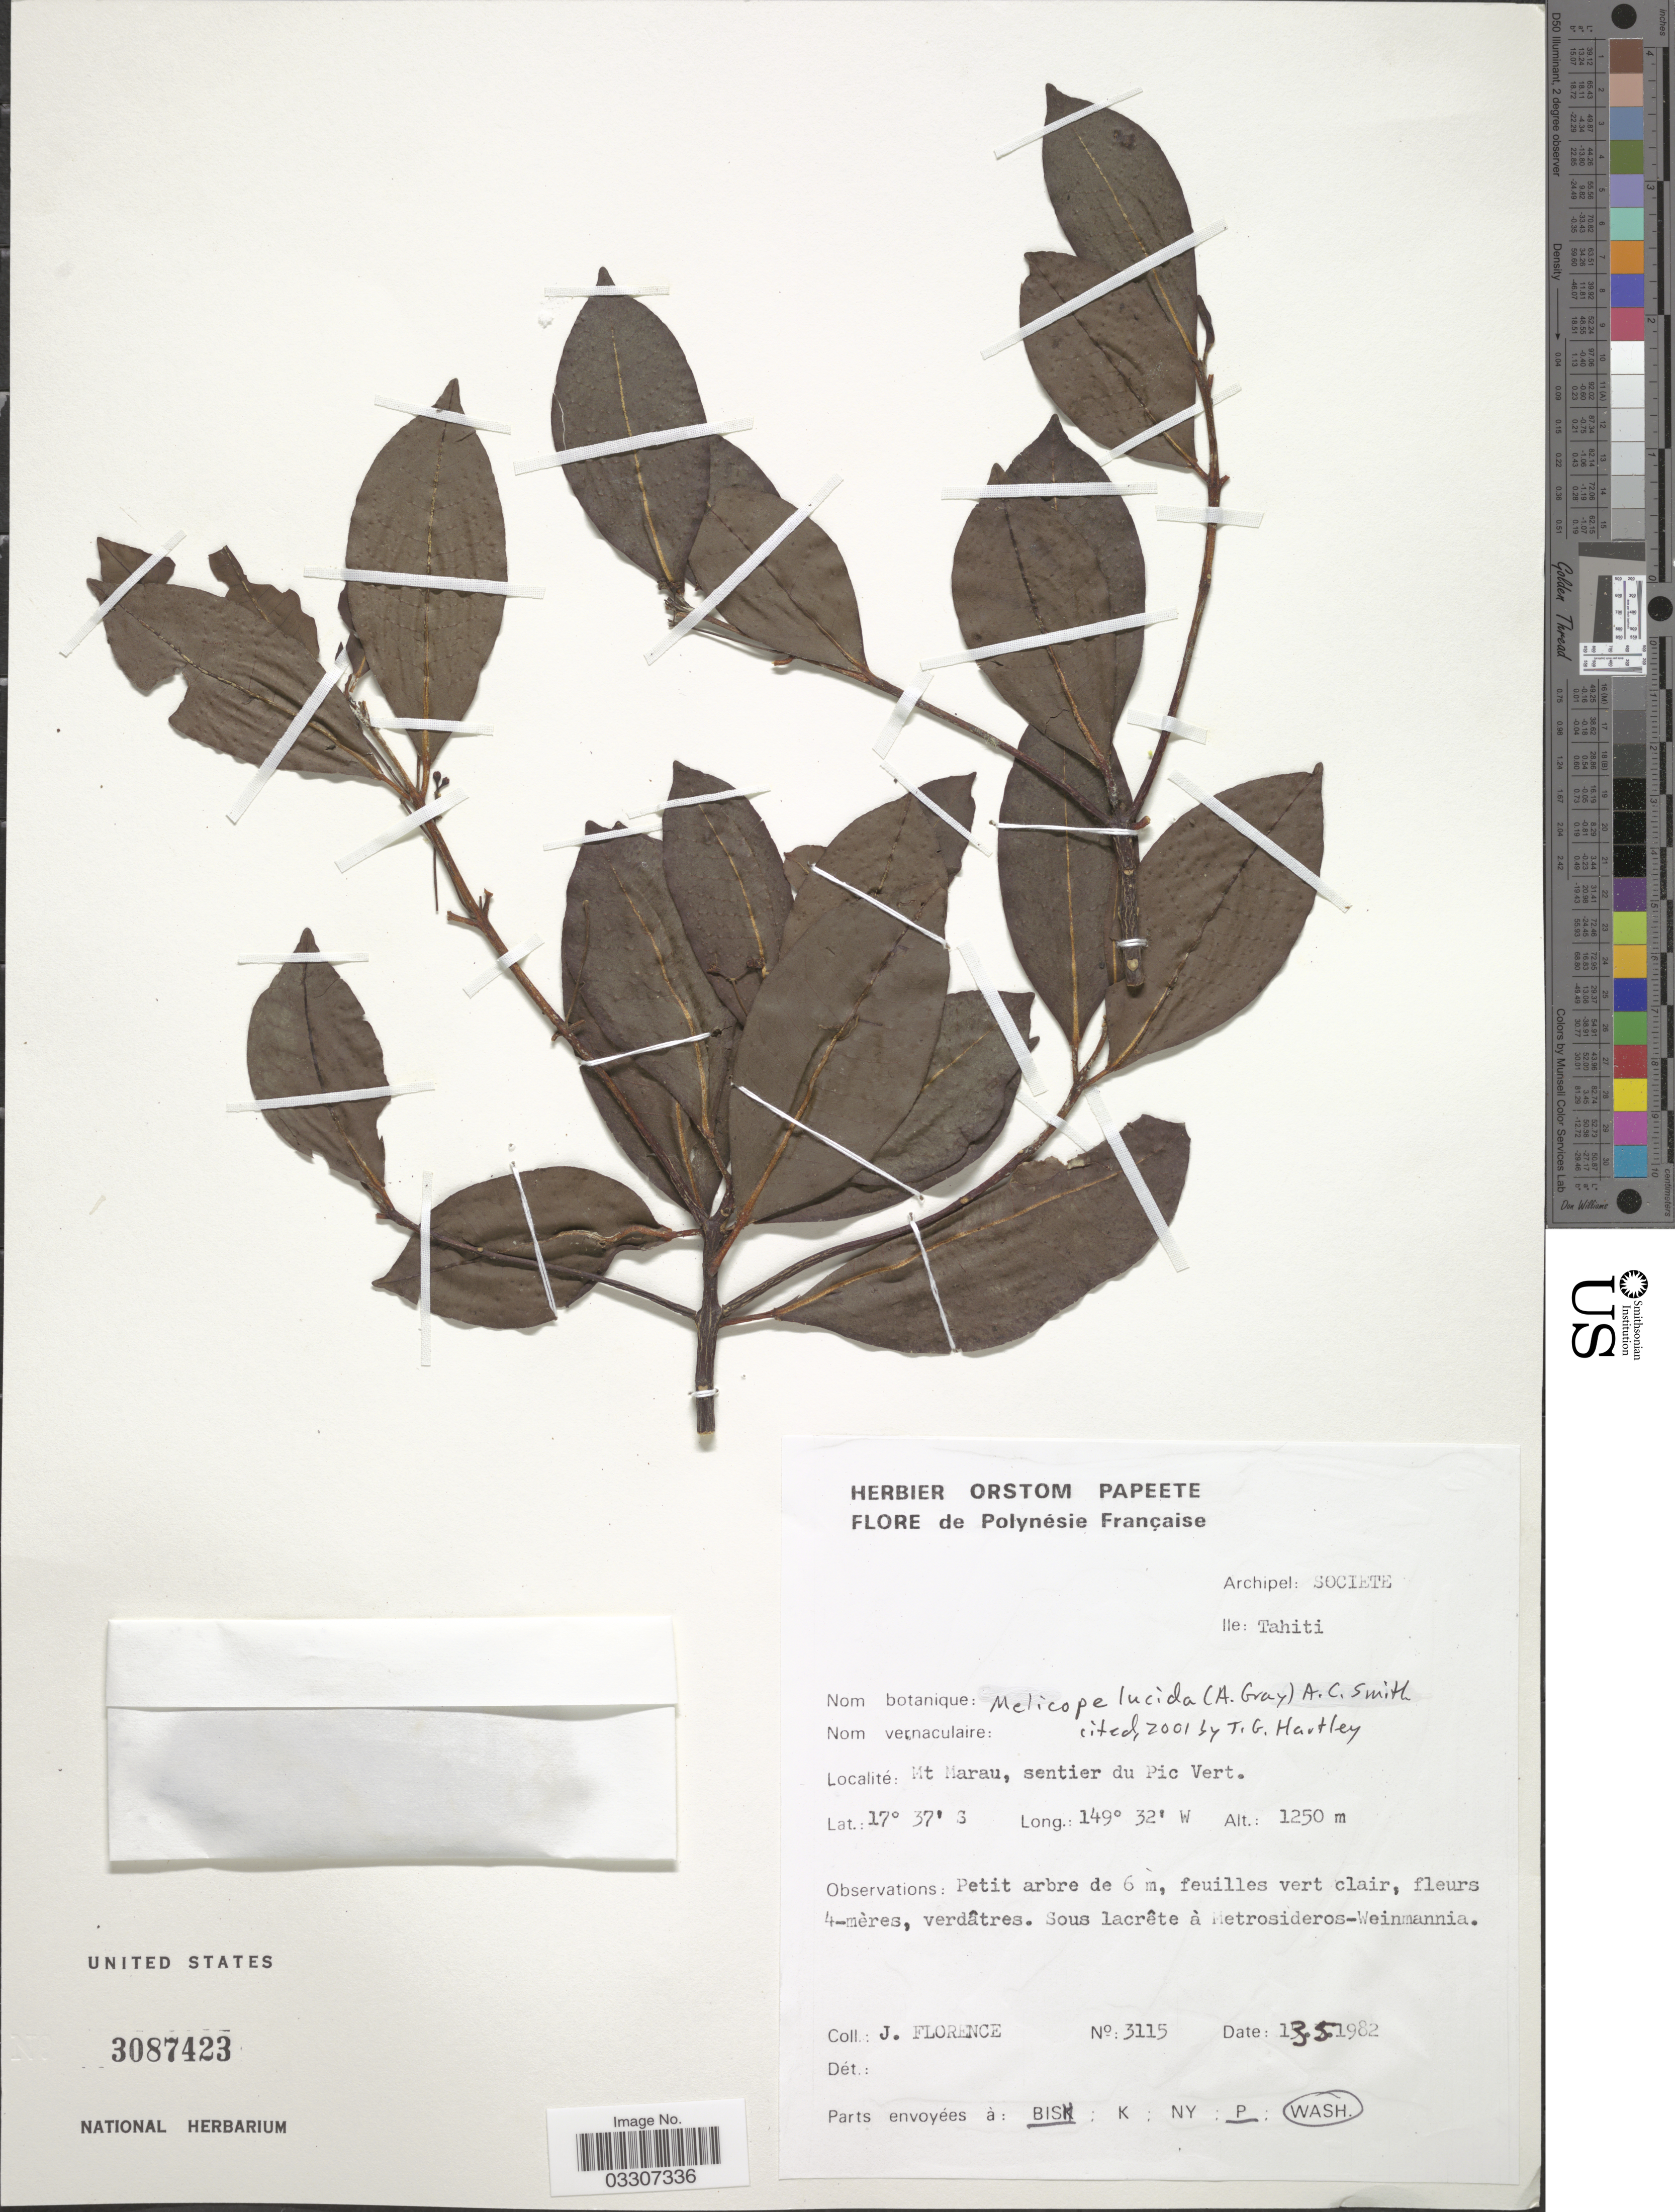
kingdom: Plantae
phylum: Tracheophyta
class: Magnoliopsida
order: Sapindales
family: Rutaceae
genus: Melicope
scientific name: Melicope lucida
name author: (A. Gray) A.C. Sm.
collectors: J. Florence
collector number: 3115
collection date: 1982-05-13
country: French Polynesia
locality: Polynésie Française. Archipel: Societe. Ile: Tahiti. Mt Marau, sentier du Pic Vert.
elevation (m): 1250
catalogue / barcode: US 3087423